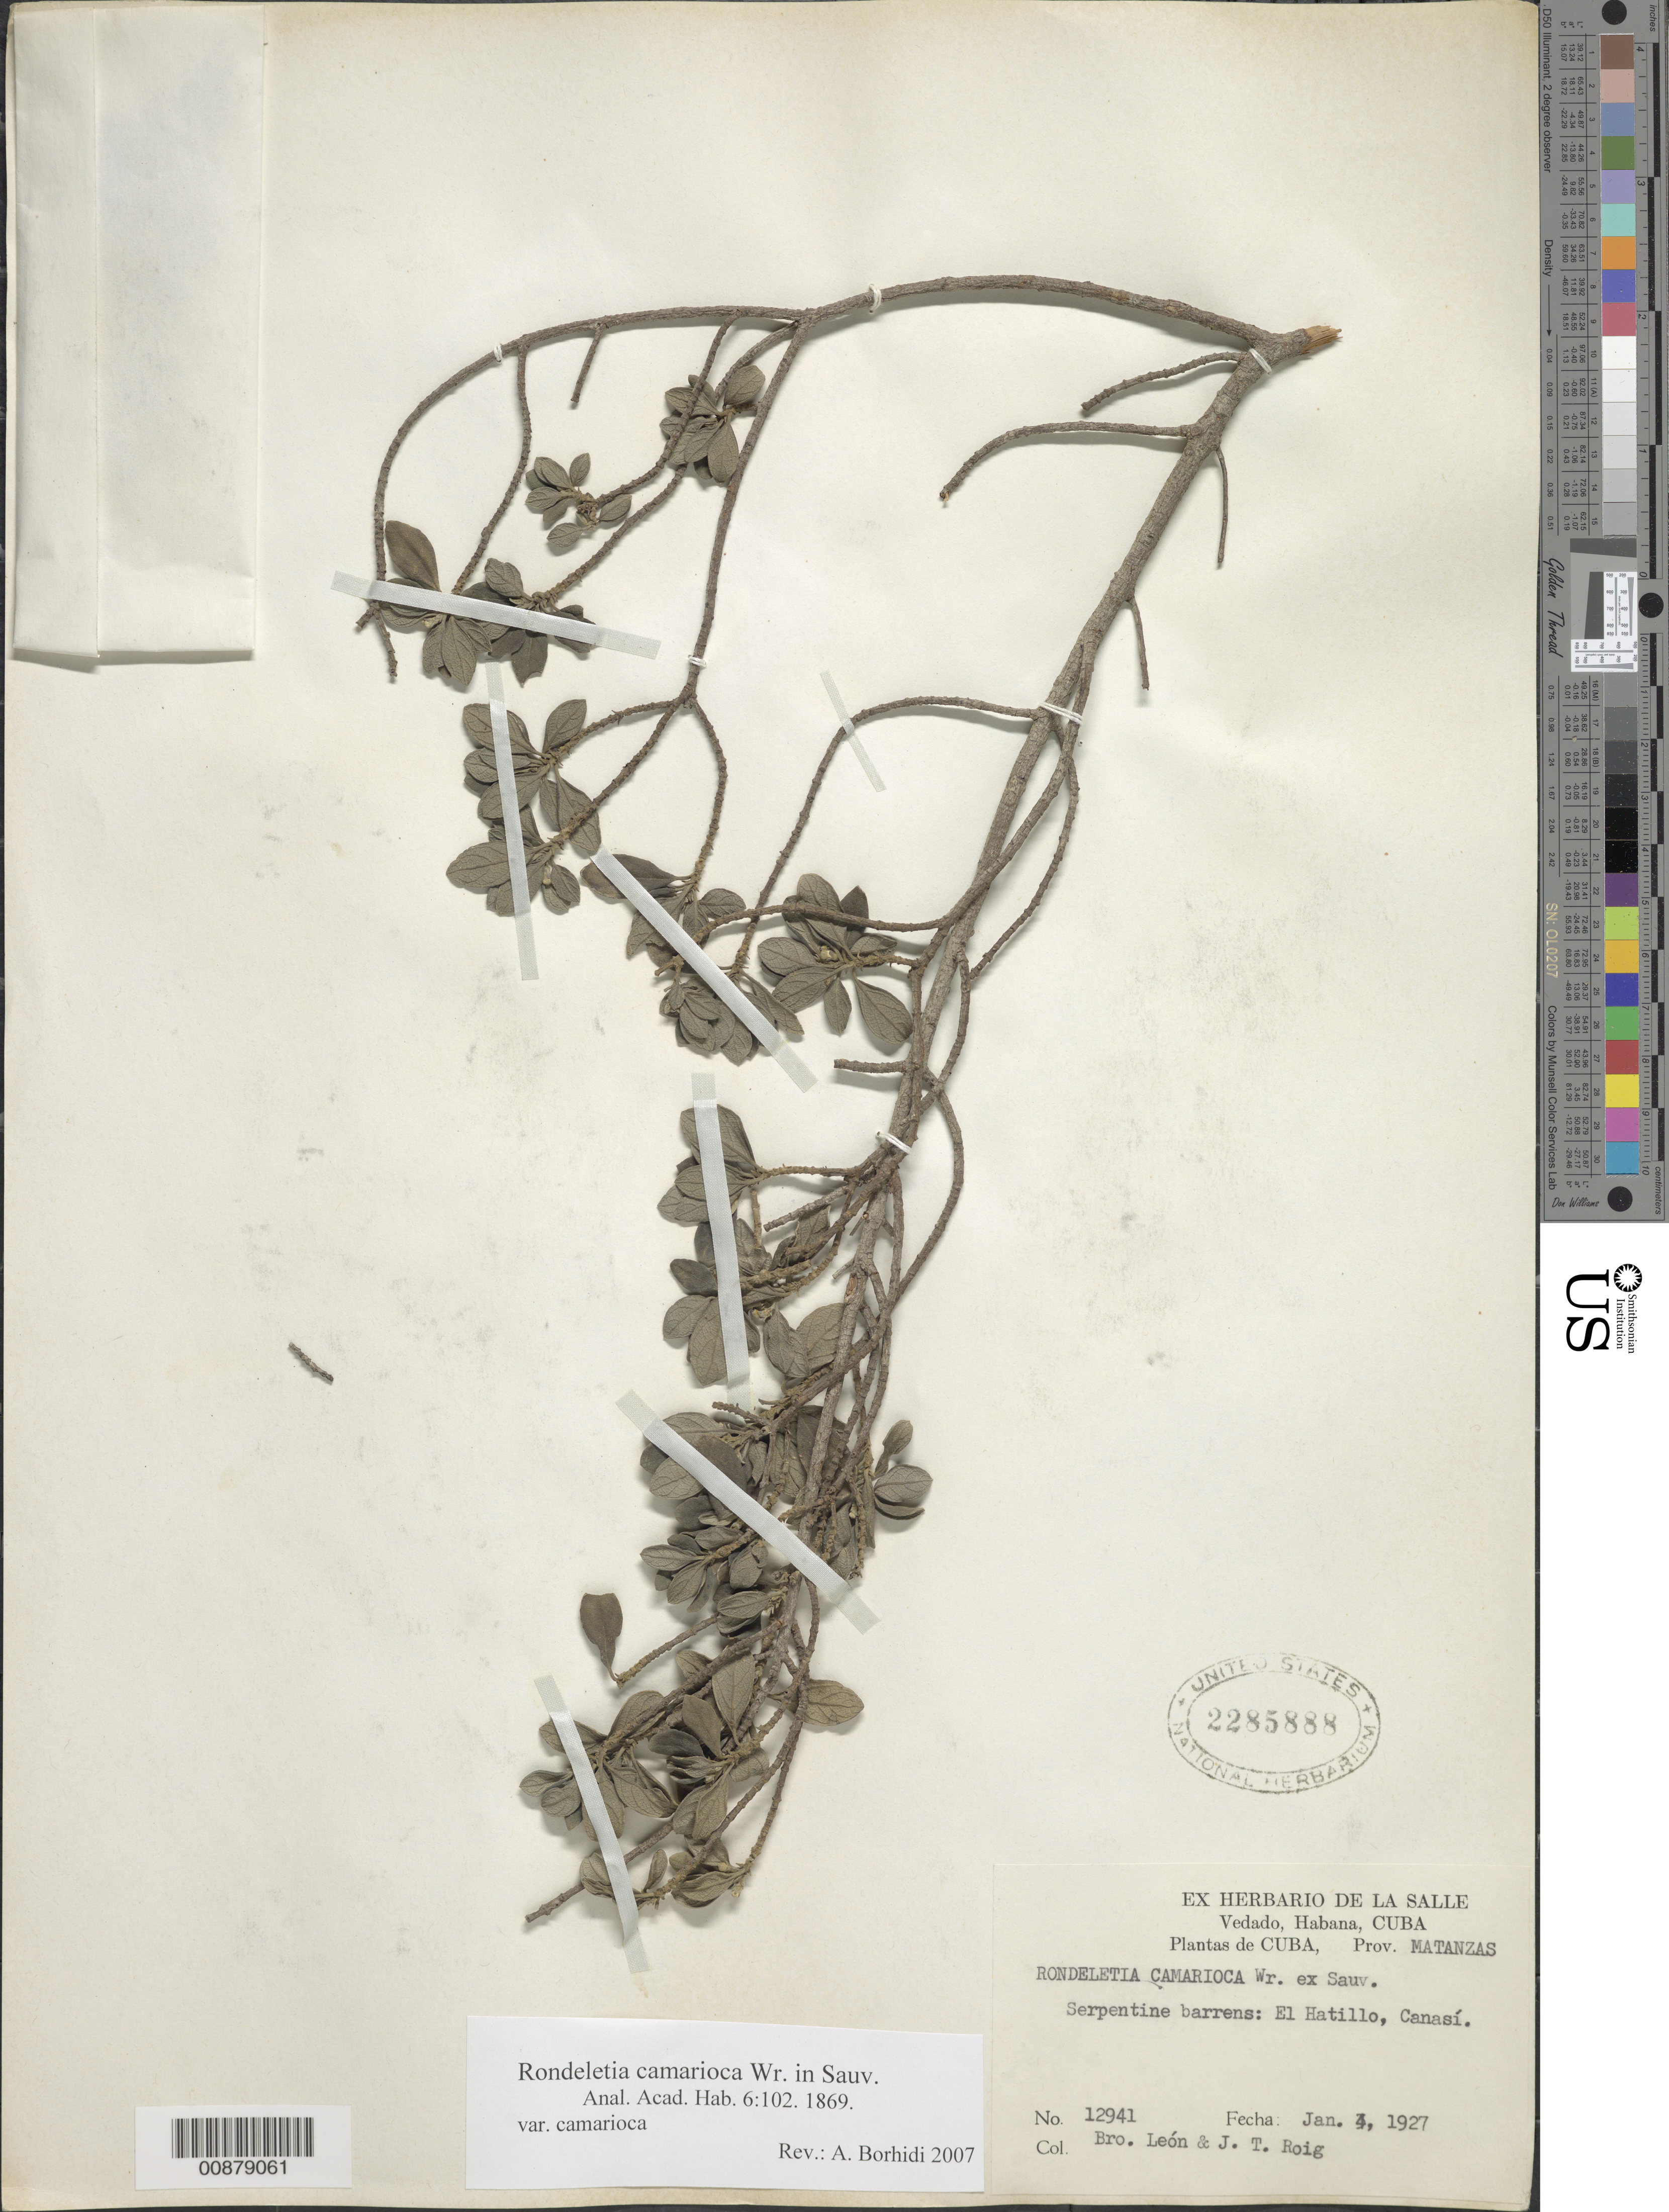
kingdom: Plantae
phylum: Tracheophyta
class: Magnoliopsida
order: Gentianales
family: Rubiaceae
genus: Rondeletia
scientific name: Rondeletia camarioca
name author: C. Wright in Sauvalle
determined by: Borhidi, Attila L.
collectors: Bro. León & J. Roig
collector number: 12941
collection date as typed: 04 Jan 1927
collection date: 1927-01-04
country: Cuba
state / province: Matanzas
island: Cuba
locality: El Hatillo, Canasí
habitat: Serpentine barrens.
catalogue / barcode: US 2285888